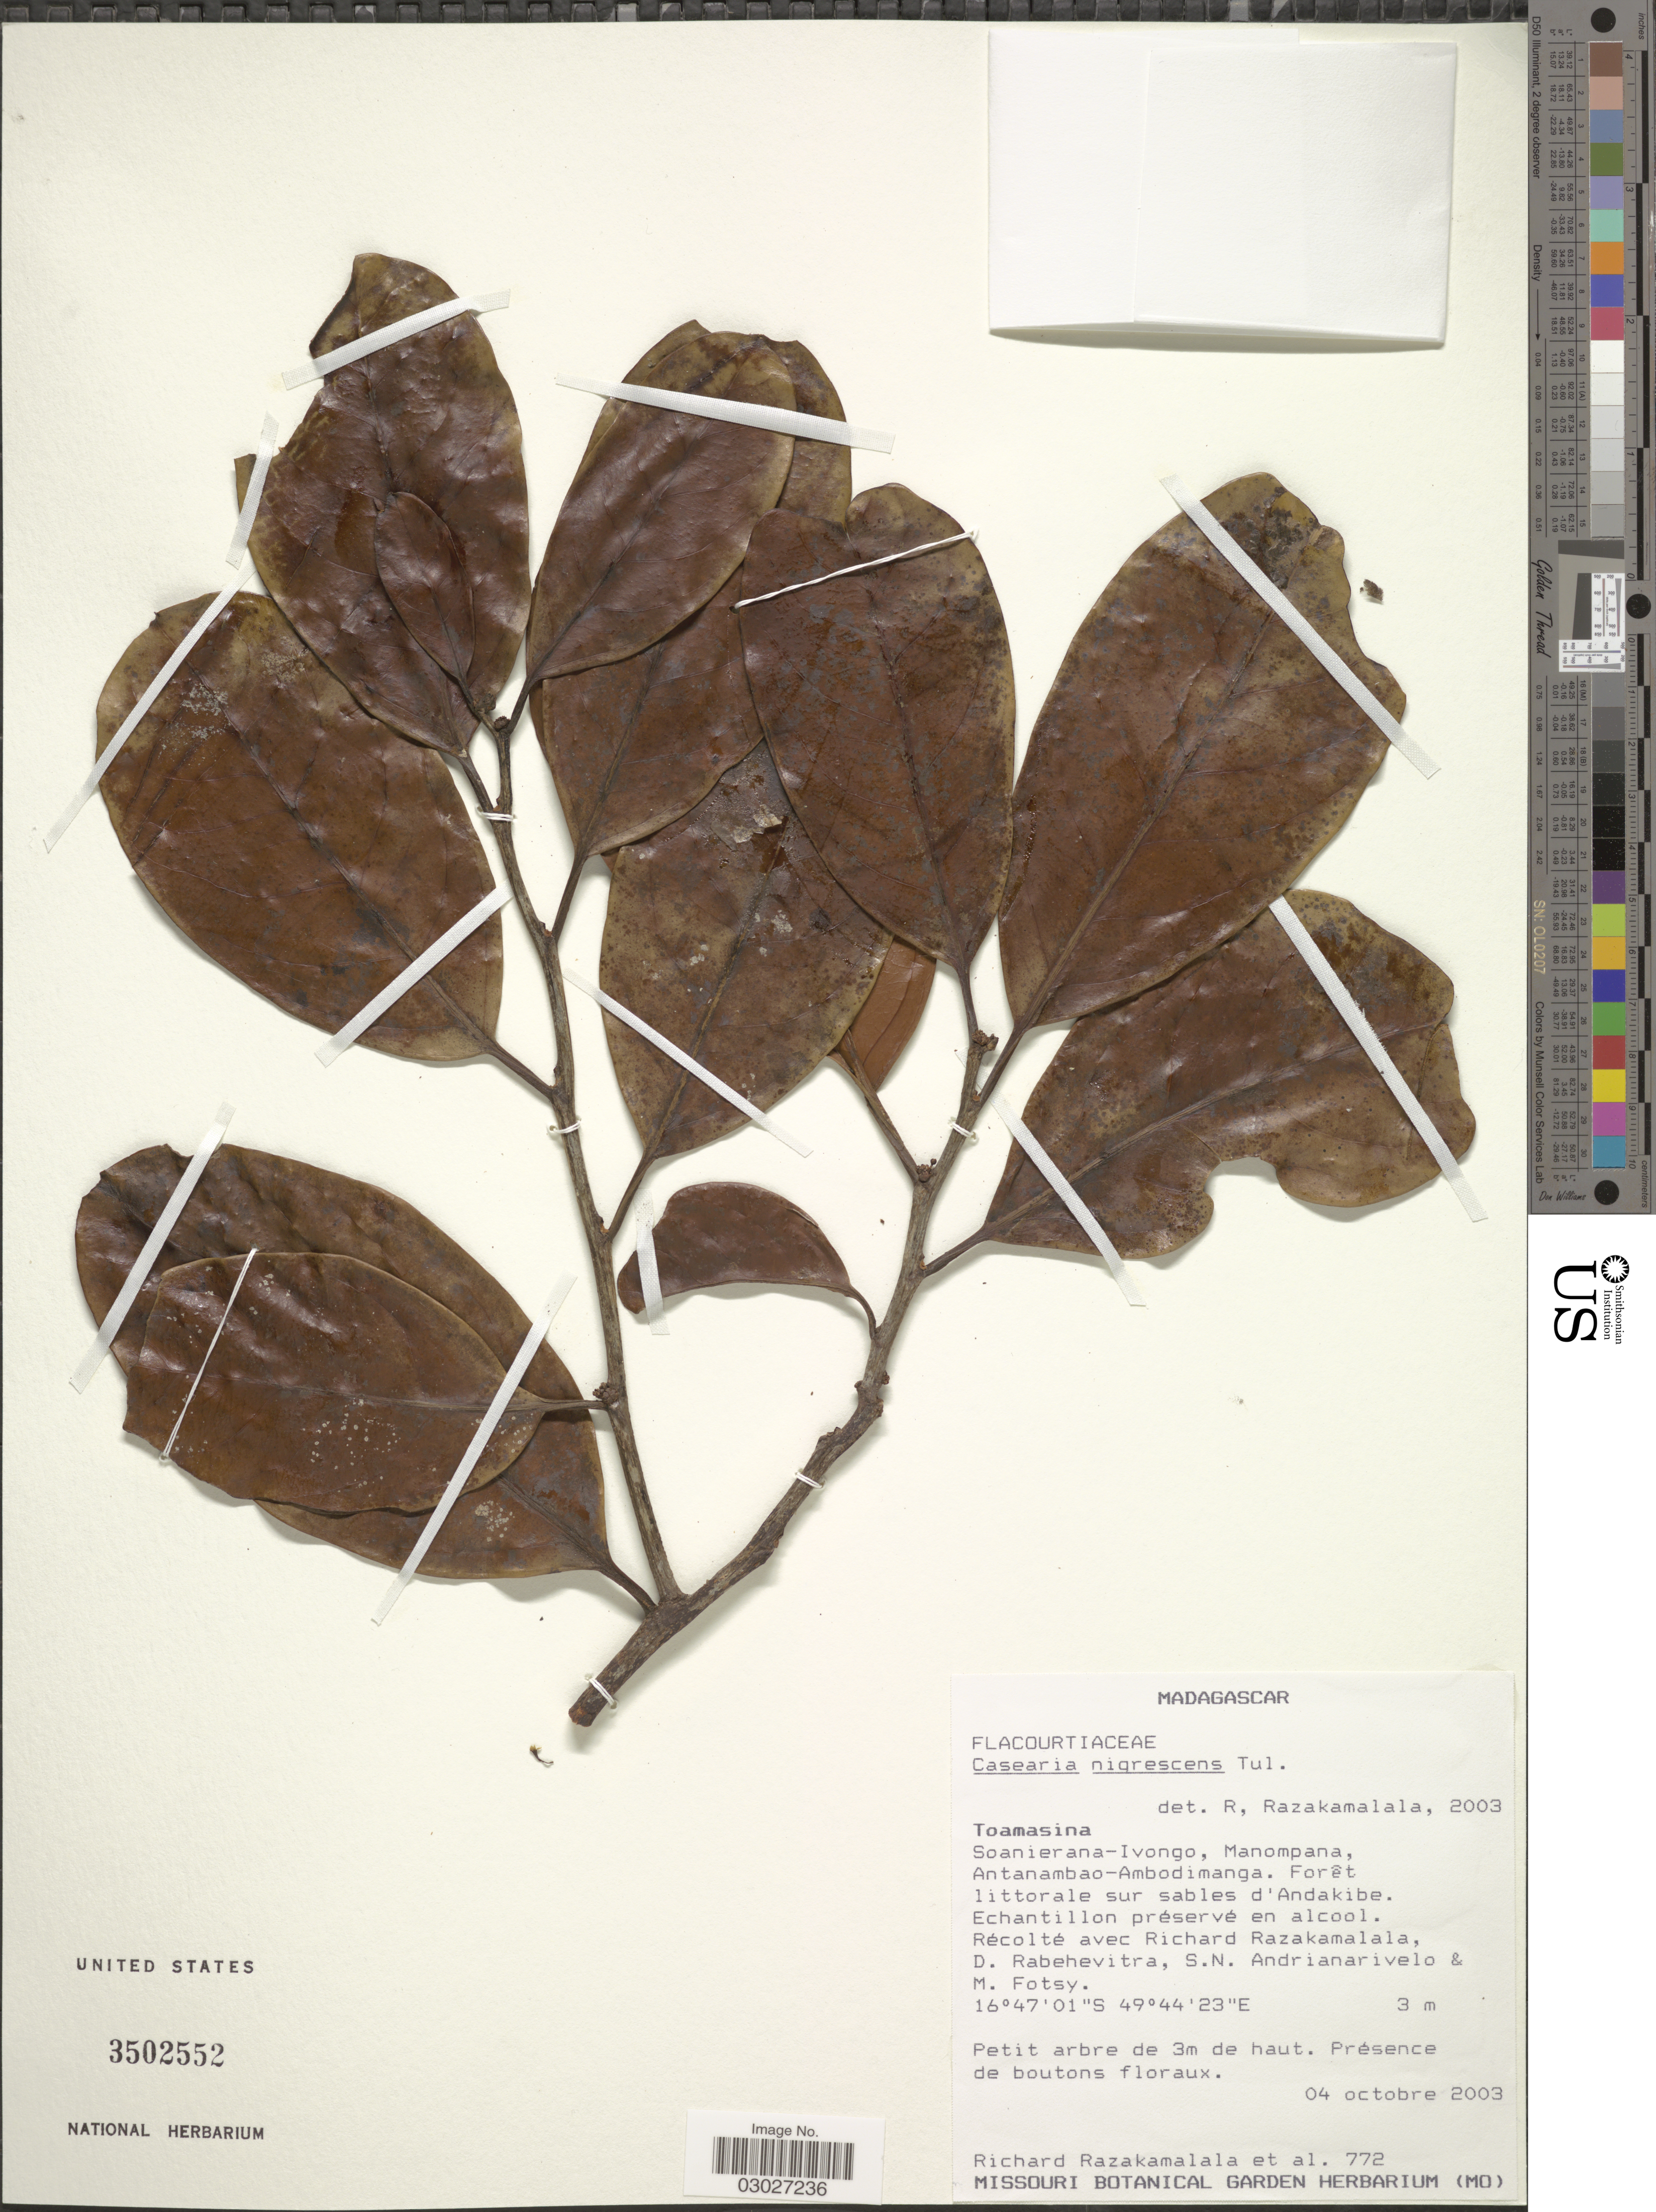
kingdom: Plantae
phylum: Tracheophyta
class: Magnoliopsida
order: Malpighiales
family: Salicaceae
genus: Casearia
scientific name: Casearia nigrescens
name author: Tul.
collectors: R. Razakamalala, D. Rabehevitra, S. Andrianarivelo & M. Fotsy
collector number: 772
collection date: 2003-10-04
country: Madagascar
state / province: Analanjirofo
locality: Soanierana-Ivongo, Manompana, Antanambao-Ambodimanga. Forêt littorale sur sables d'Andakibe.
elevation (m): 3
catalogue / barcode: US 3502552